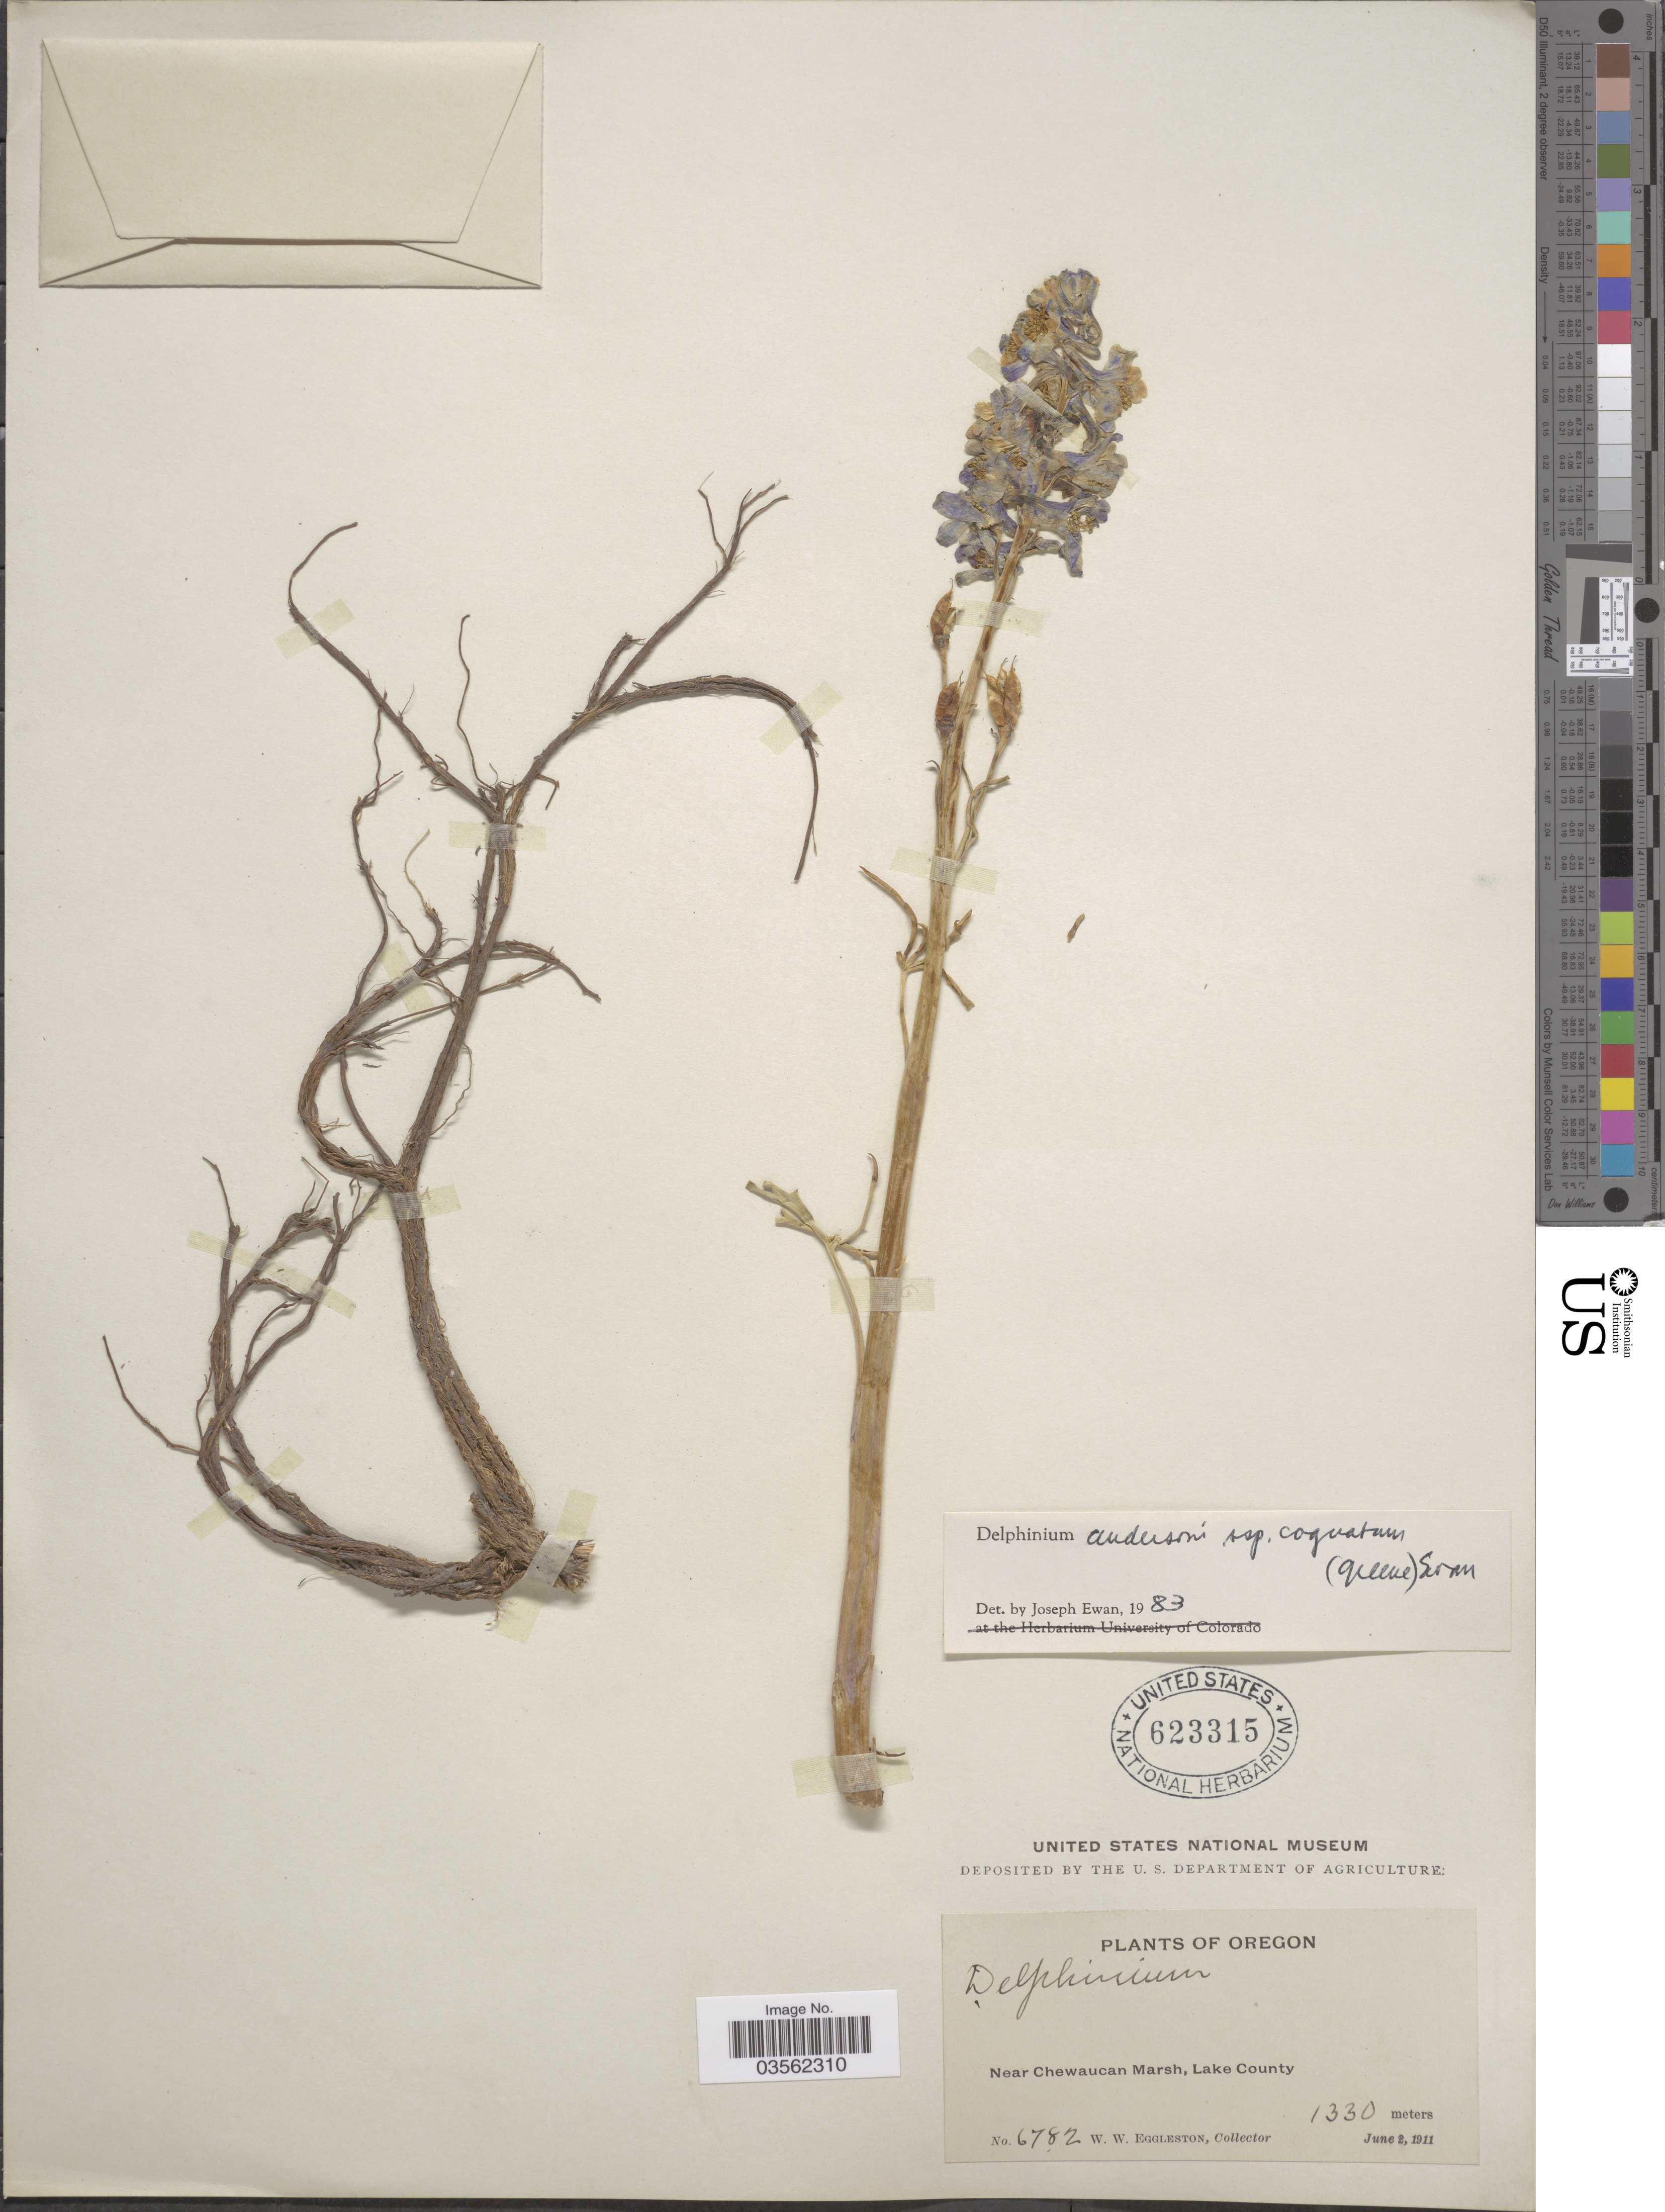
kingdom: Plantae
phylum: Tracheophyta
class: Magnoliopsida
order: Ranunculales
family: Ranunculaceae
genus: Delphinium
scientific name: Delphinium andersonii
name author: A. Gray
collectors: W. W. Eggleston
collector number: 6782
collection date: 1911-06-02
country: United States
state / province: Oregon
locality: Near Chewaucan Marsh, Lake County.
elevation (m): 1330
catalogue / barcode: US 623315